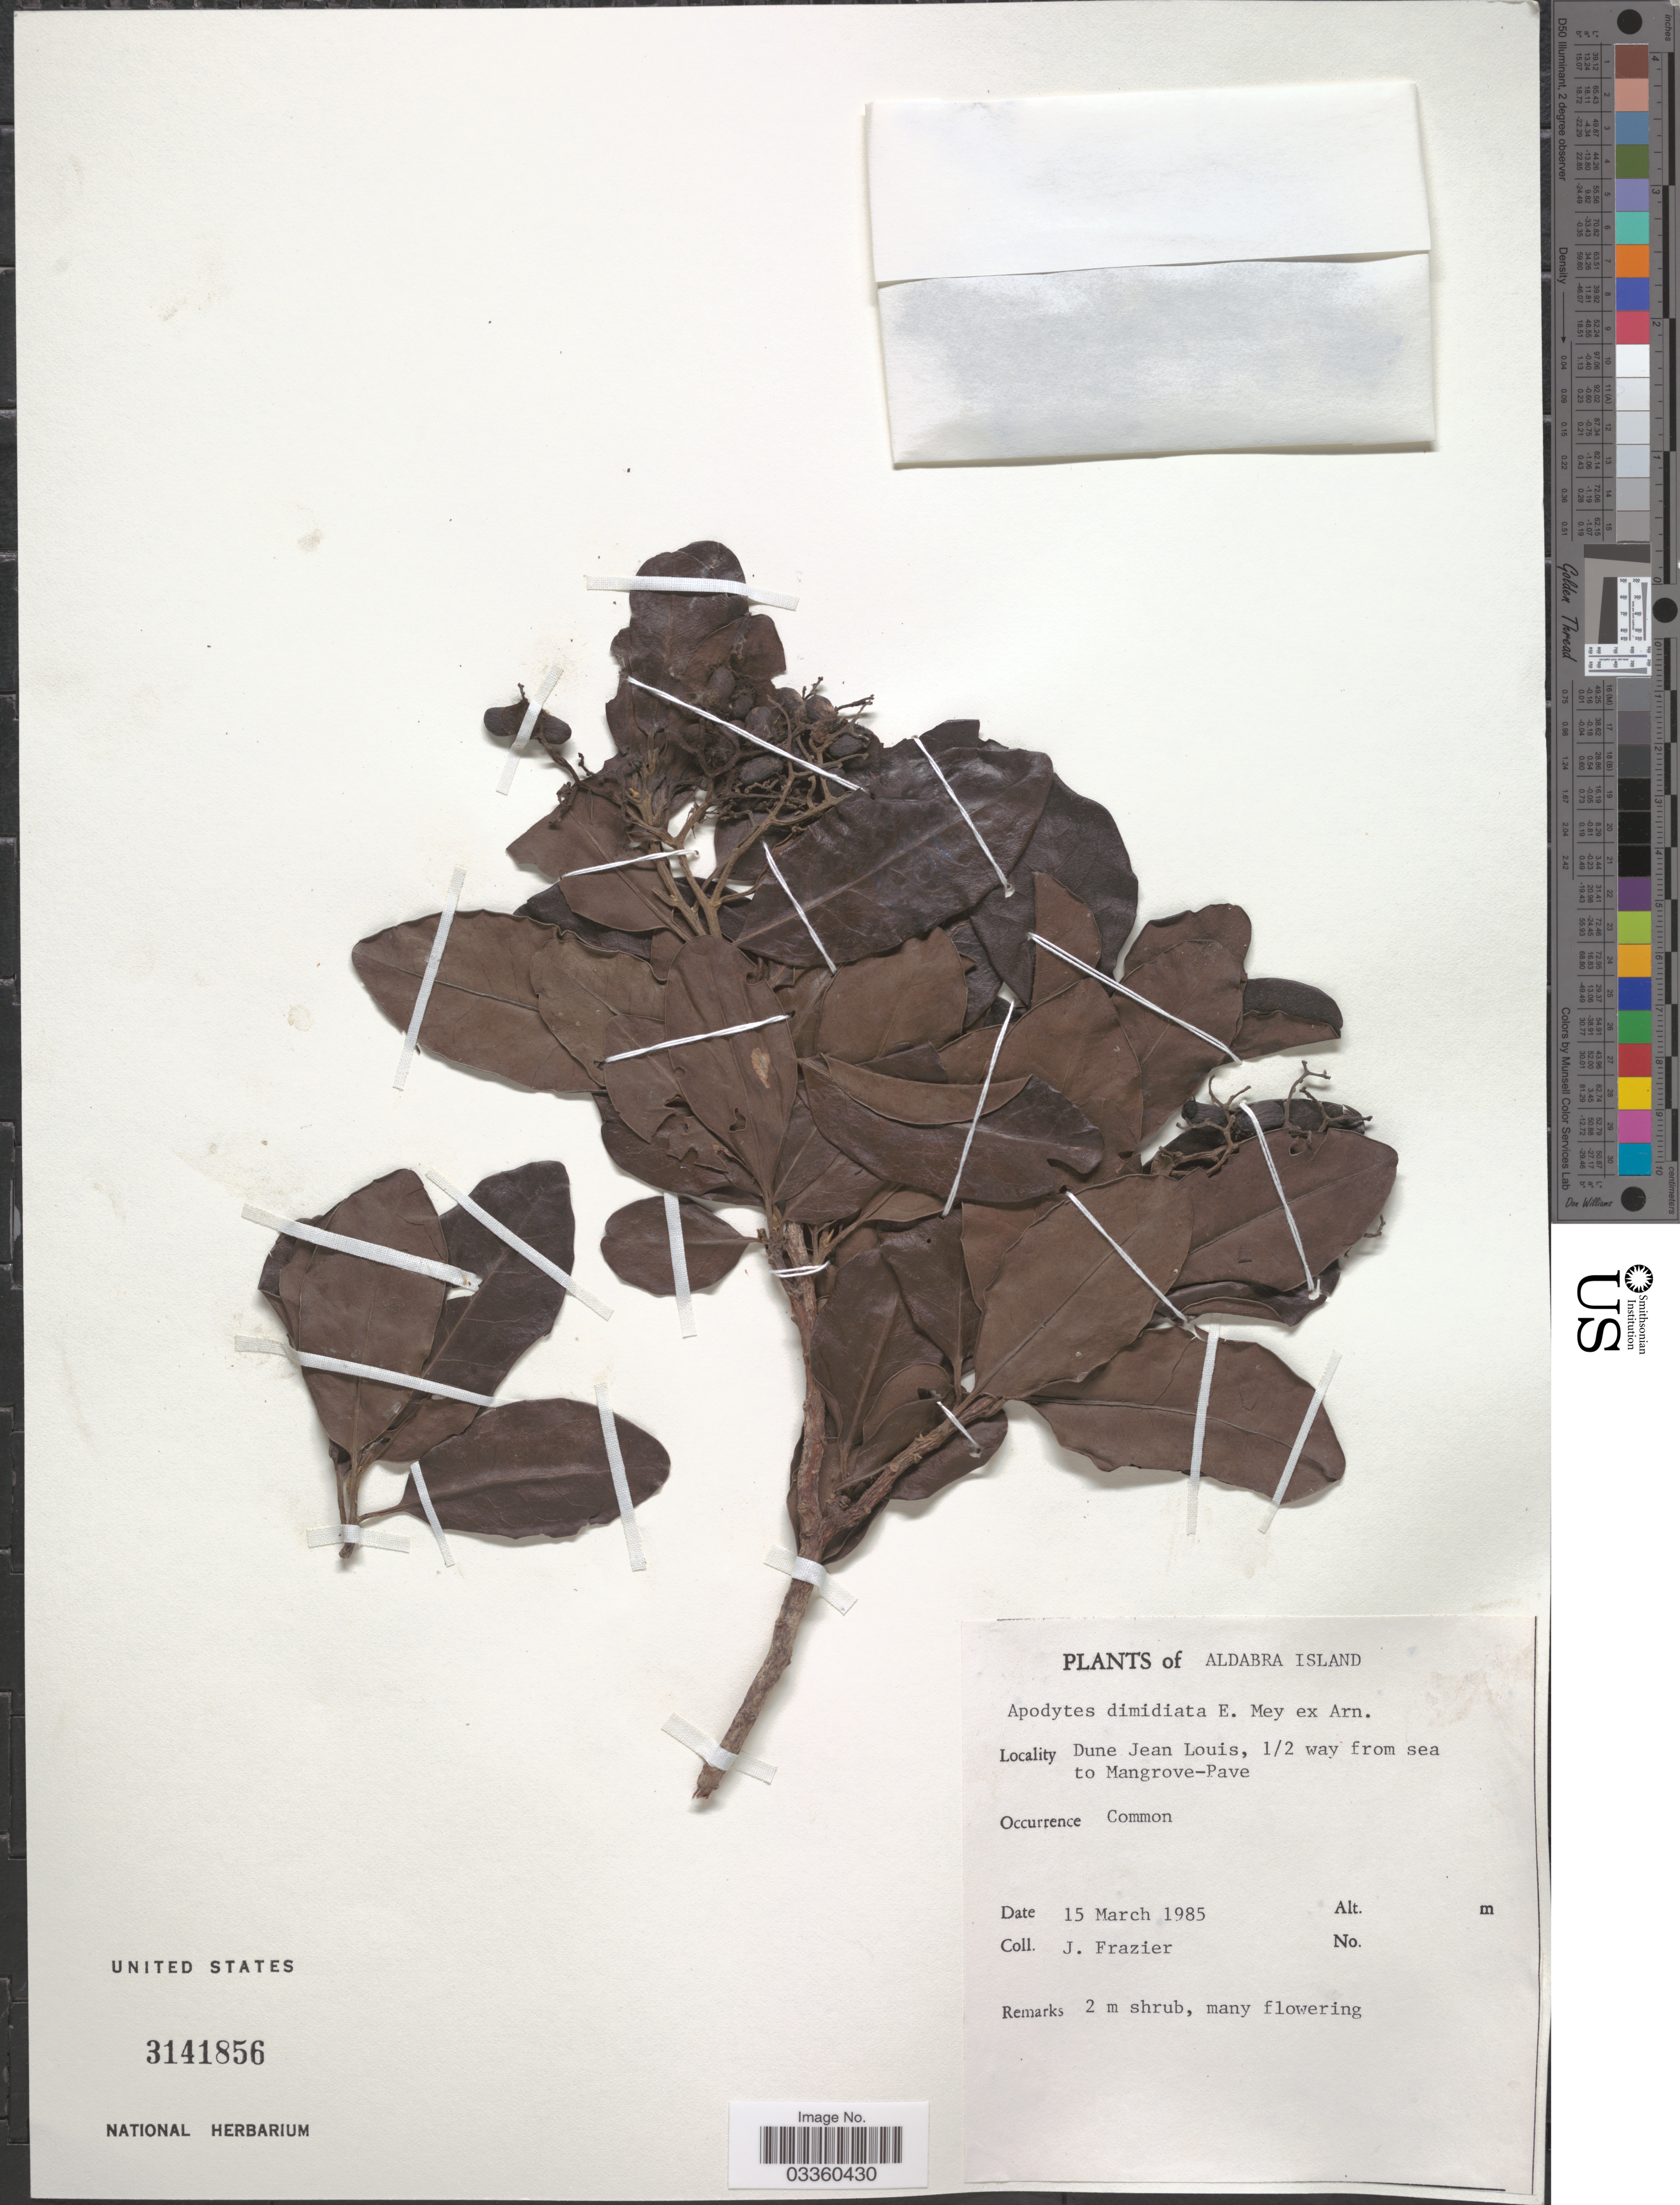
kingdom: Plantae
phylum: Tracheophyta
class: Magnoliopsida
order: Metteniusales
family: Metteniusaceae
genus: Apodytes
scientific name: Apodytes dimidiata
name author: E. Mey. ex Arn.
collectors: J. Frazier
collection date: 1985-03-15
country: Seychelles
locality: Aldabra Island. Dune Jean Louis, 1/2 way from sea to Mangrove-Pave.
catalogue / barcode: US 3141856